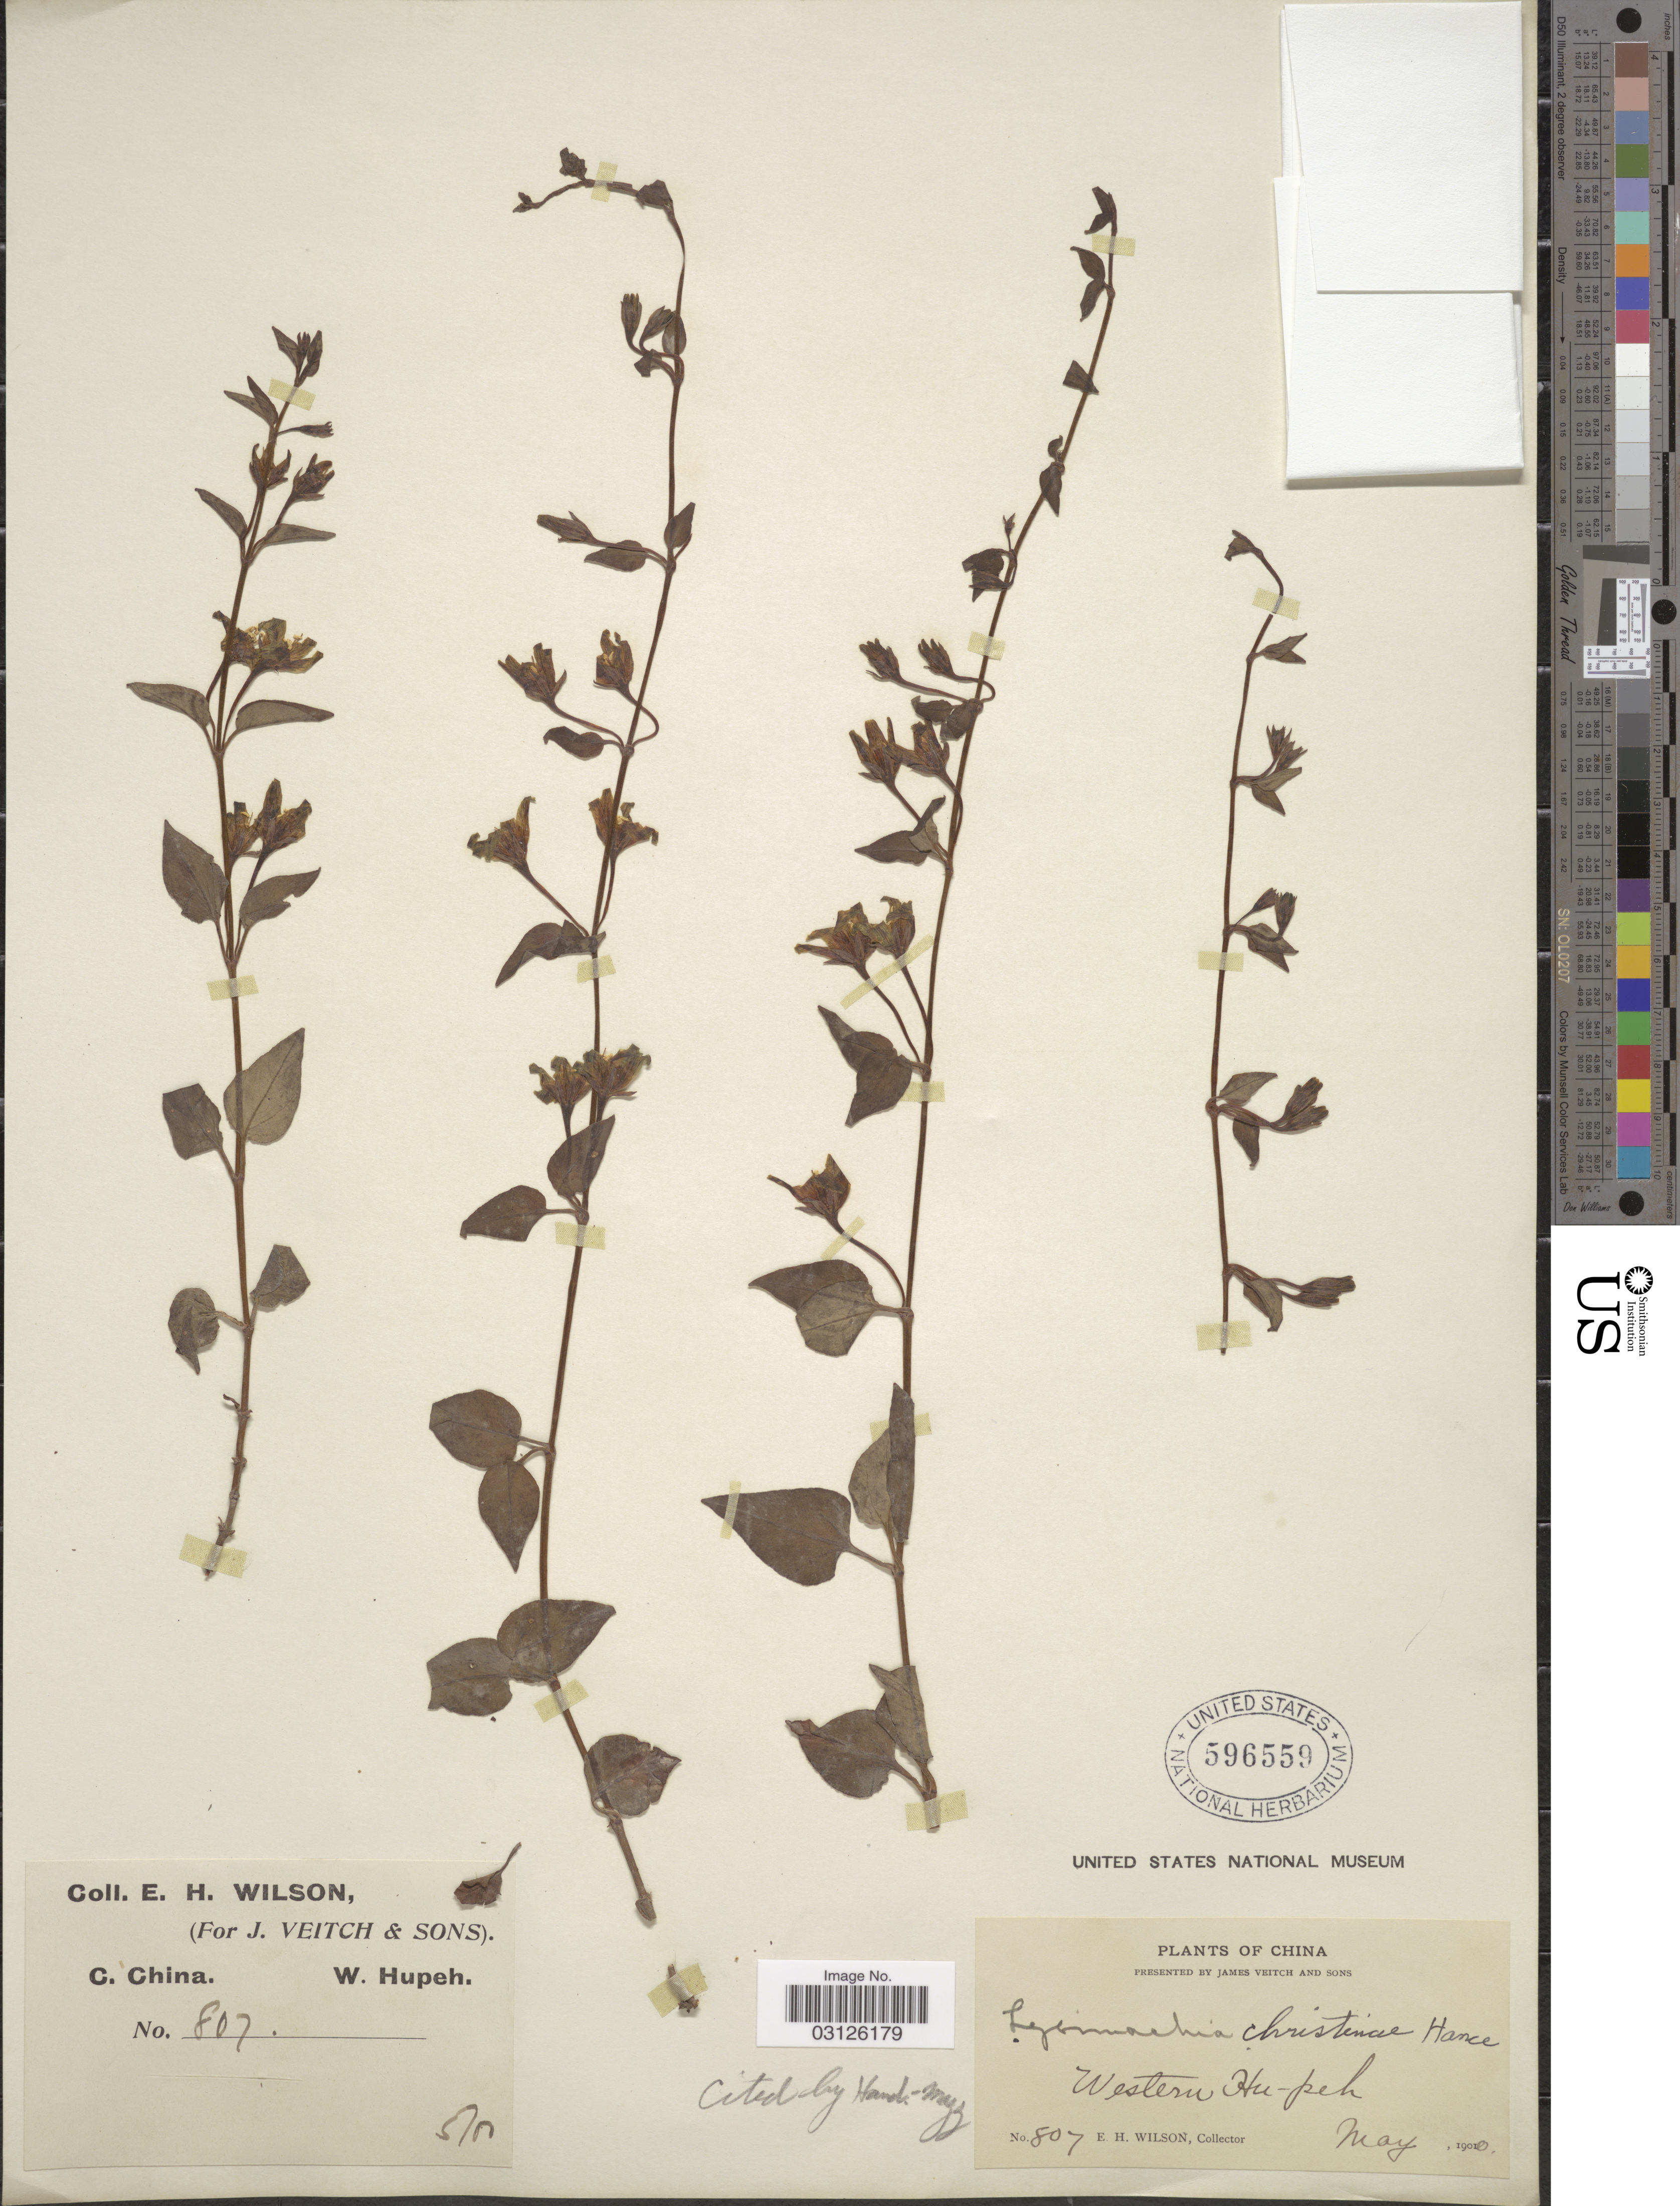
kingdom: Plantae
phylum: Tracheophyta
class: Magnoliopsida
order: Ericales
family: Primulaceae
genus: Lysimachia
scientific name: Lysimachia christinae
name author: Hance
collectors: E. Wilson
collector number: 807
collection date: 1900-05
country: China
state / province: Hubei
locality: C. China. W. Hupeh. Western Hu-peh.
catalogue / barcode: US 596559